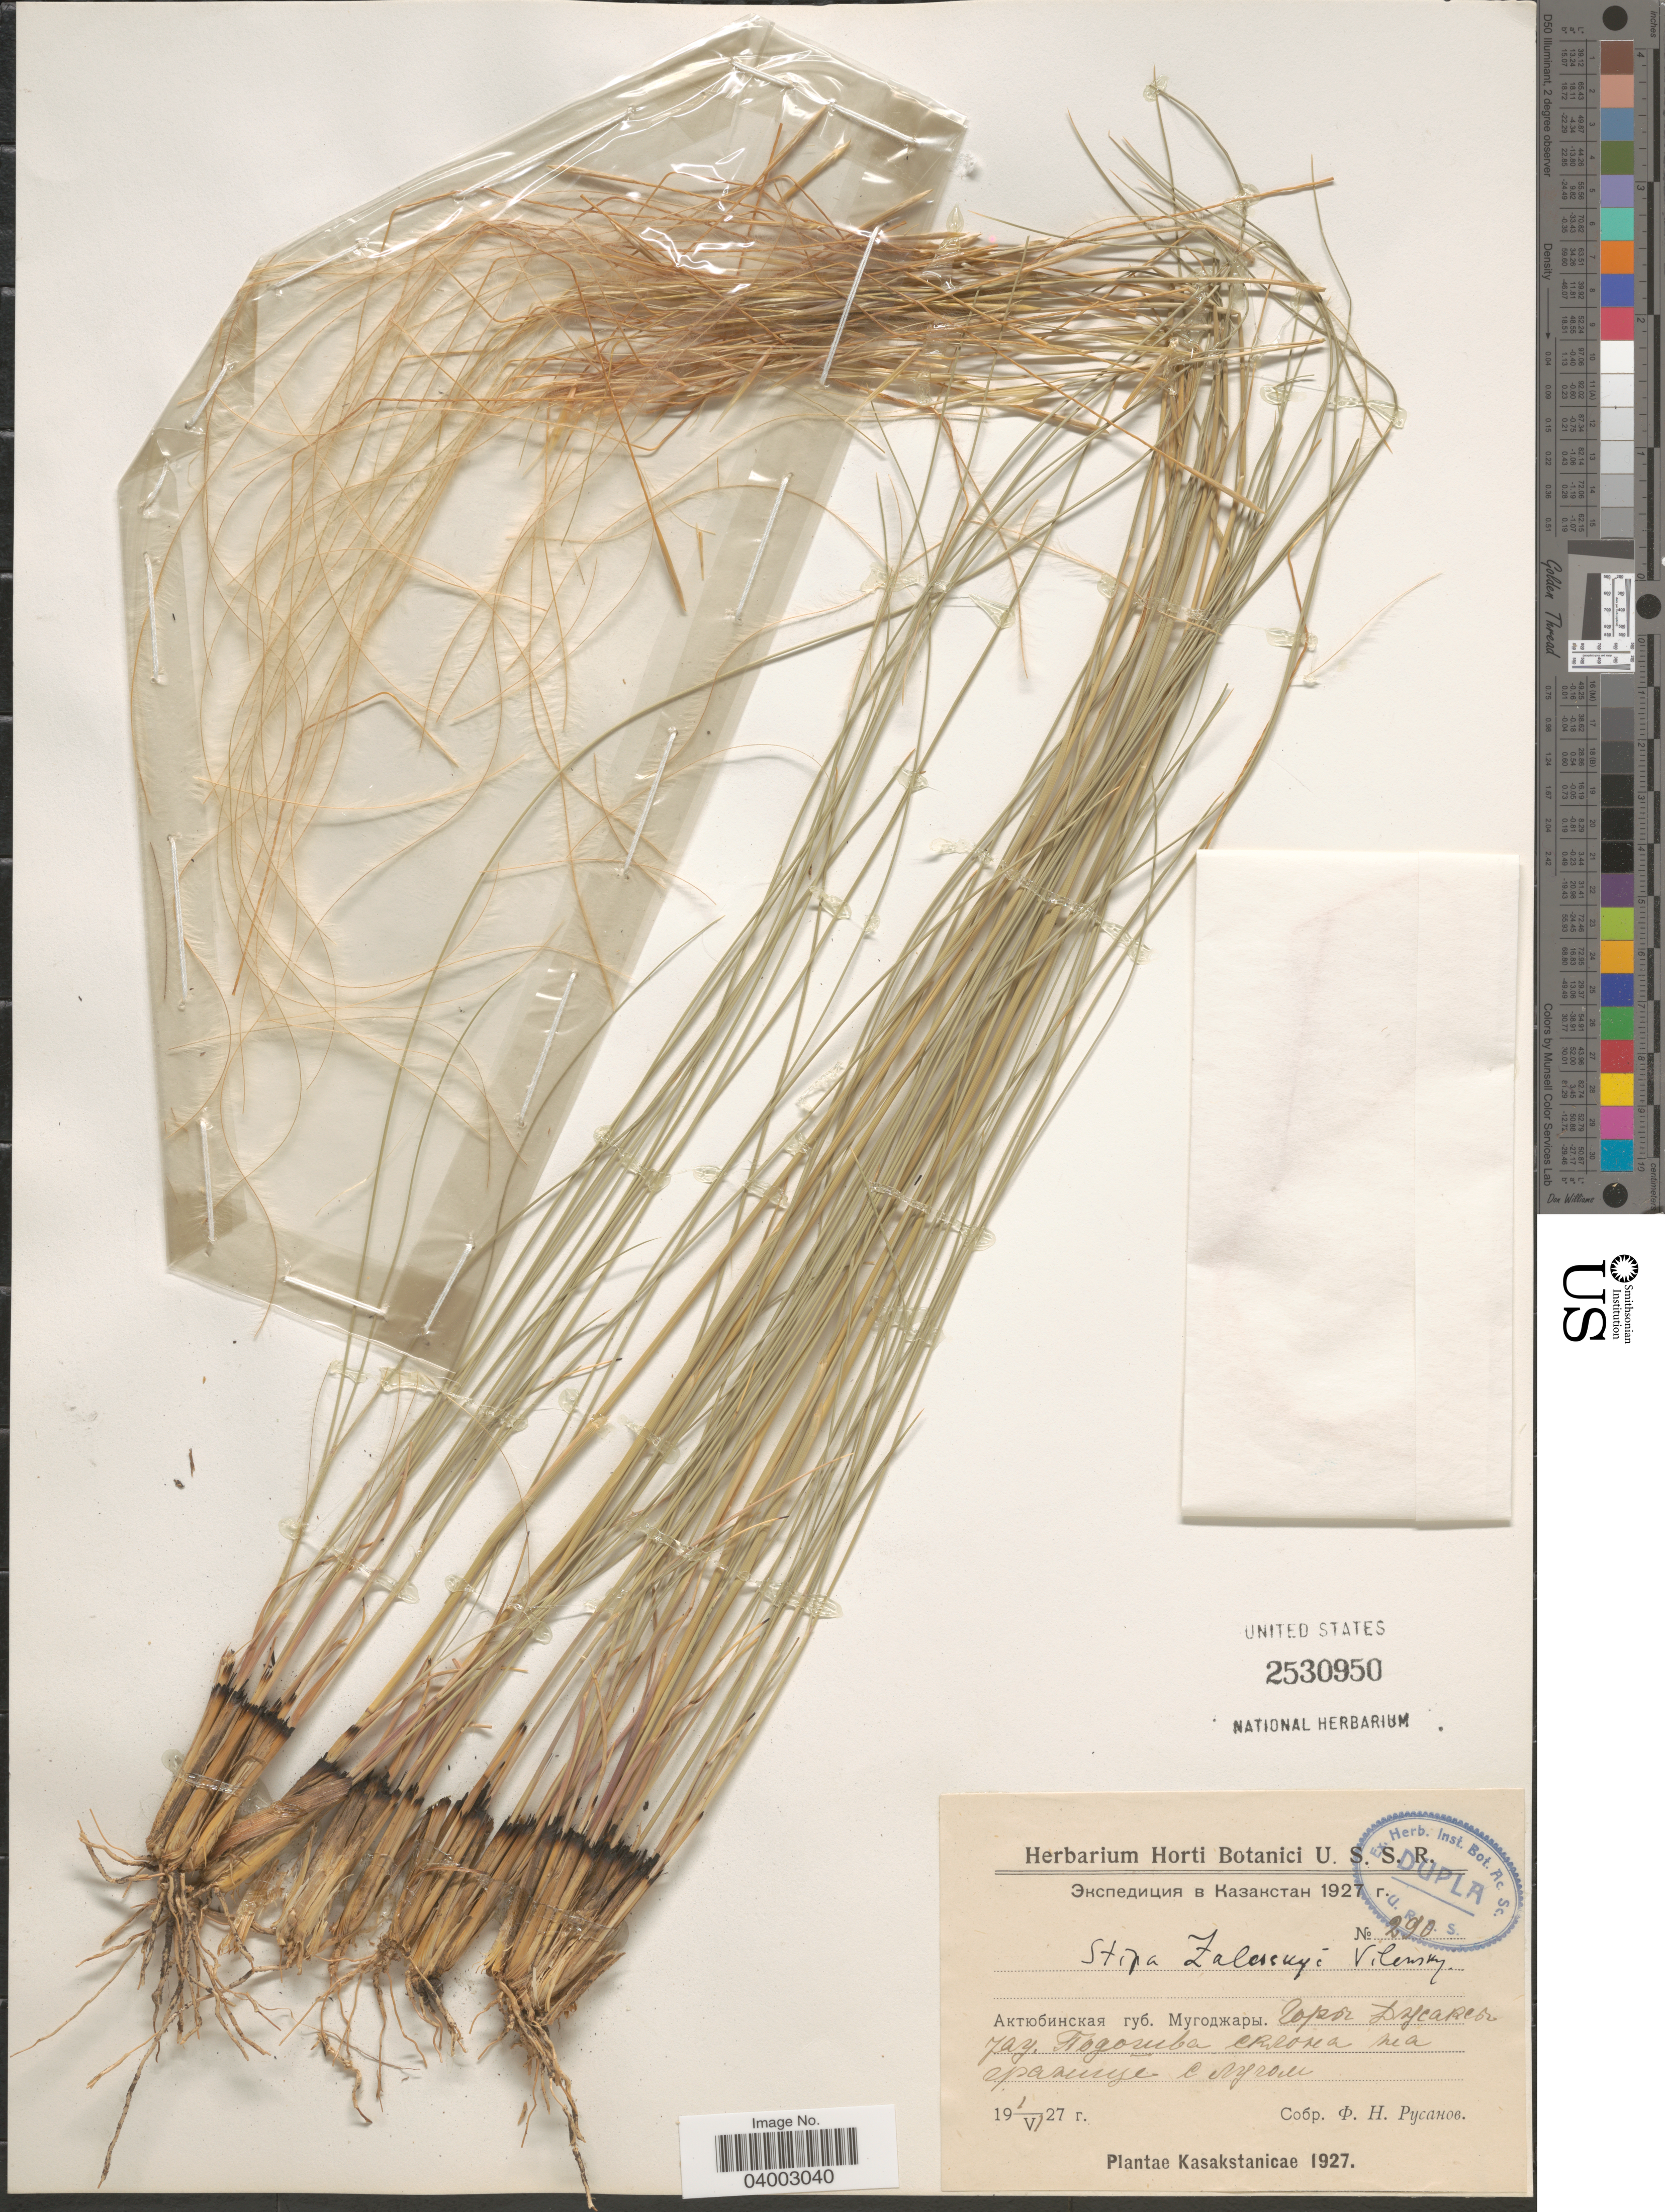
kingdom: Plantae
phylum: Tracheophyta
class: Liliopsida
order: Poales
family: Poaceae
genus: Stipa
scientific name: Stipa zalesskii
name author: Wilensky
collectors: F. Rusanov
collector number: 290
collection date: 1927-06-01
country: Kazakhstan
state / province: Aqtobe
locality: Mugodzhary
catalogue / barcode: US 2530950